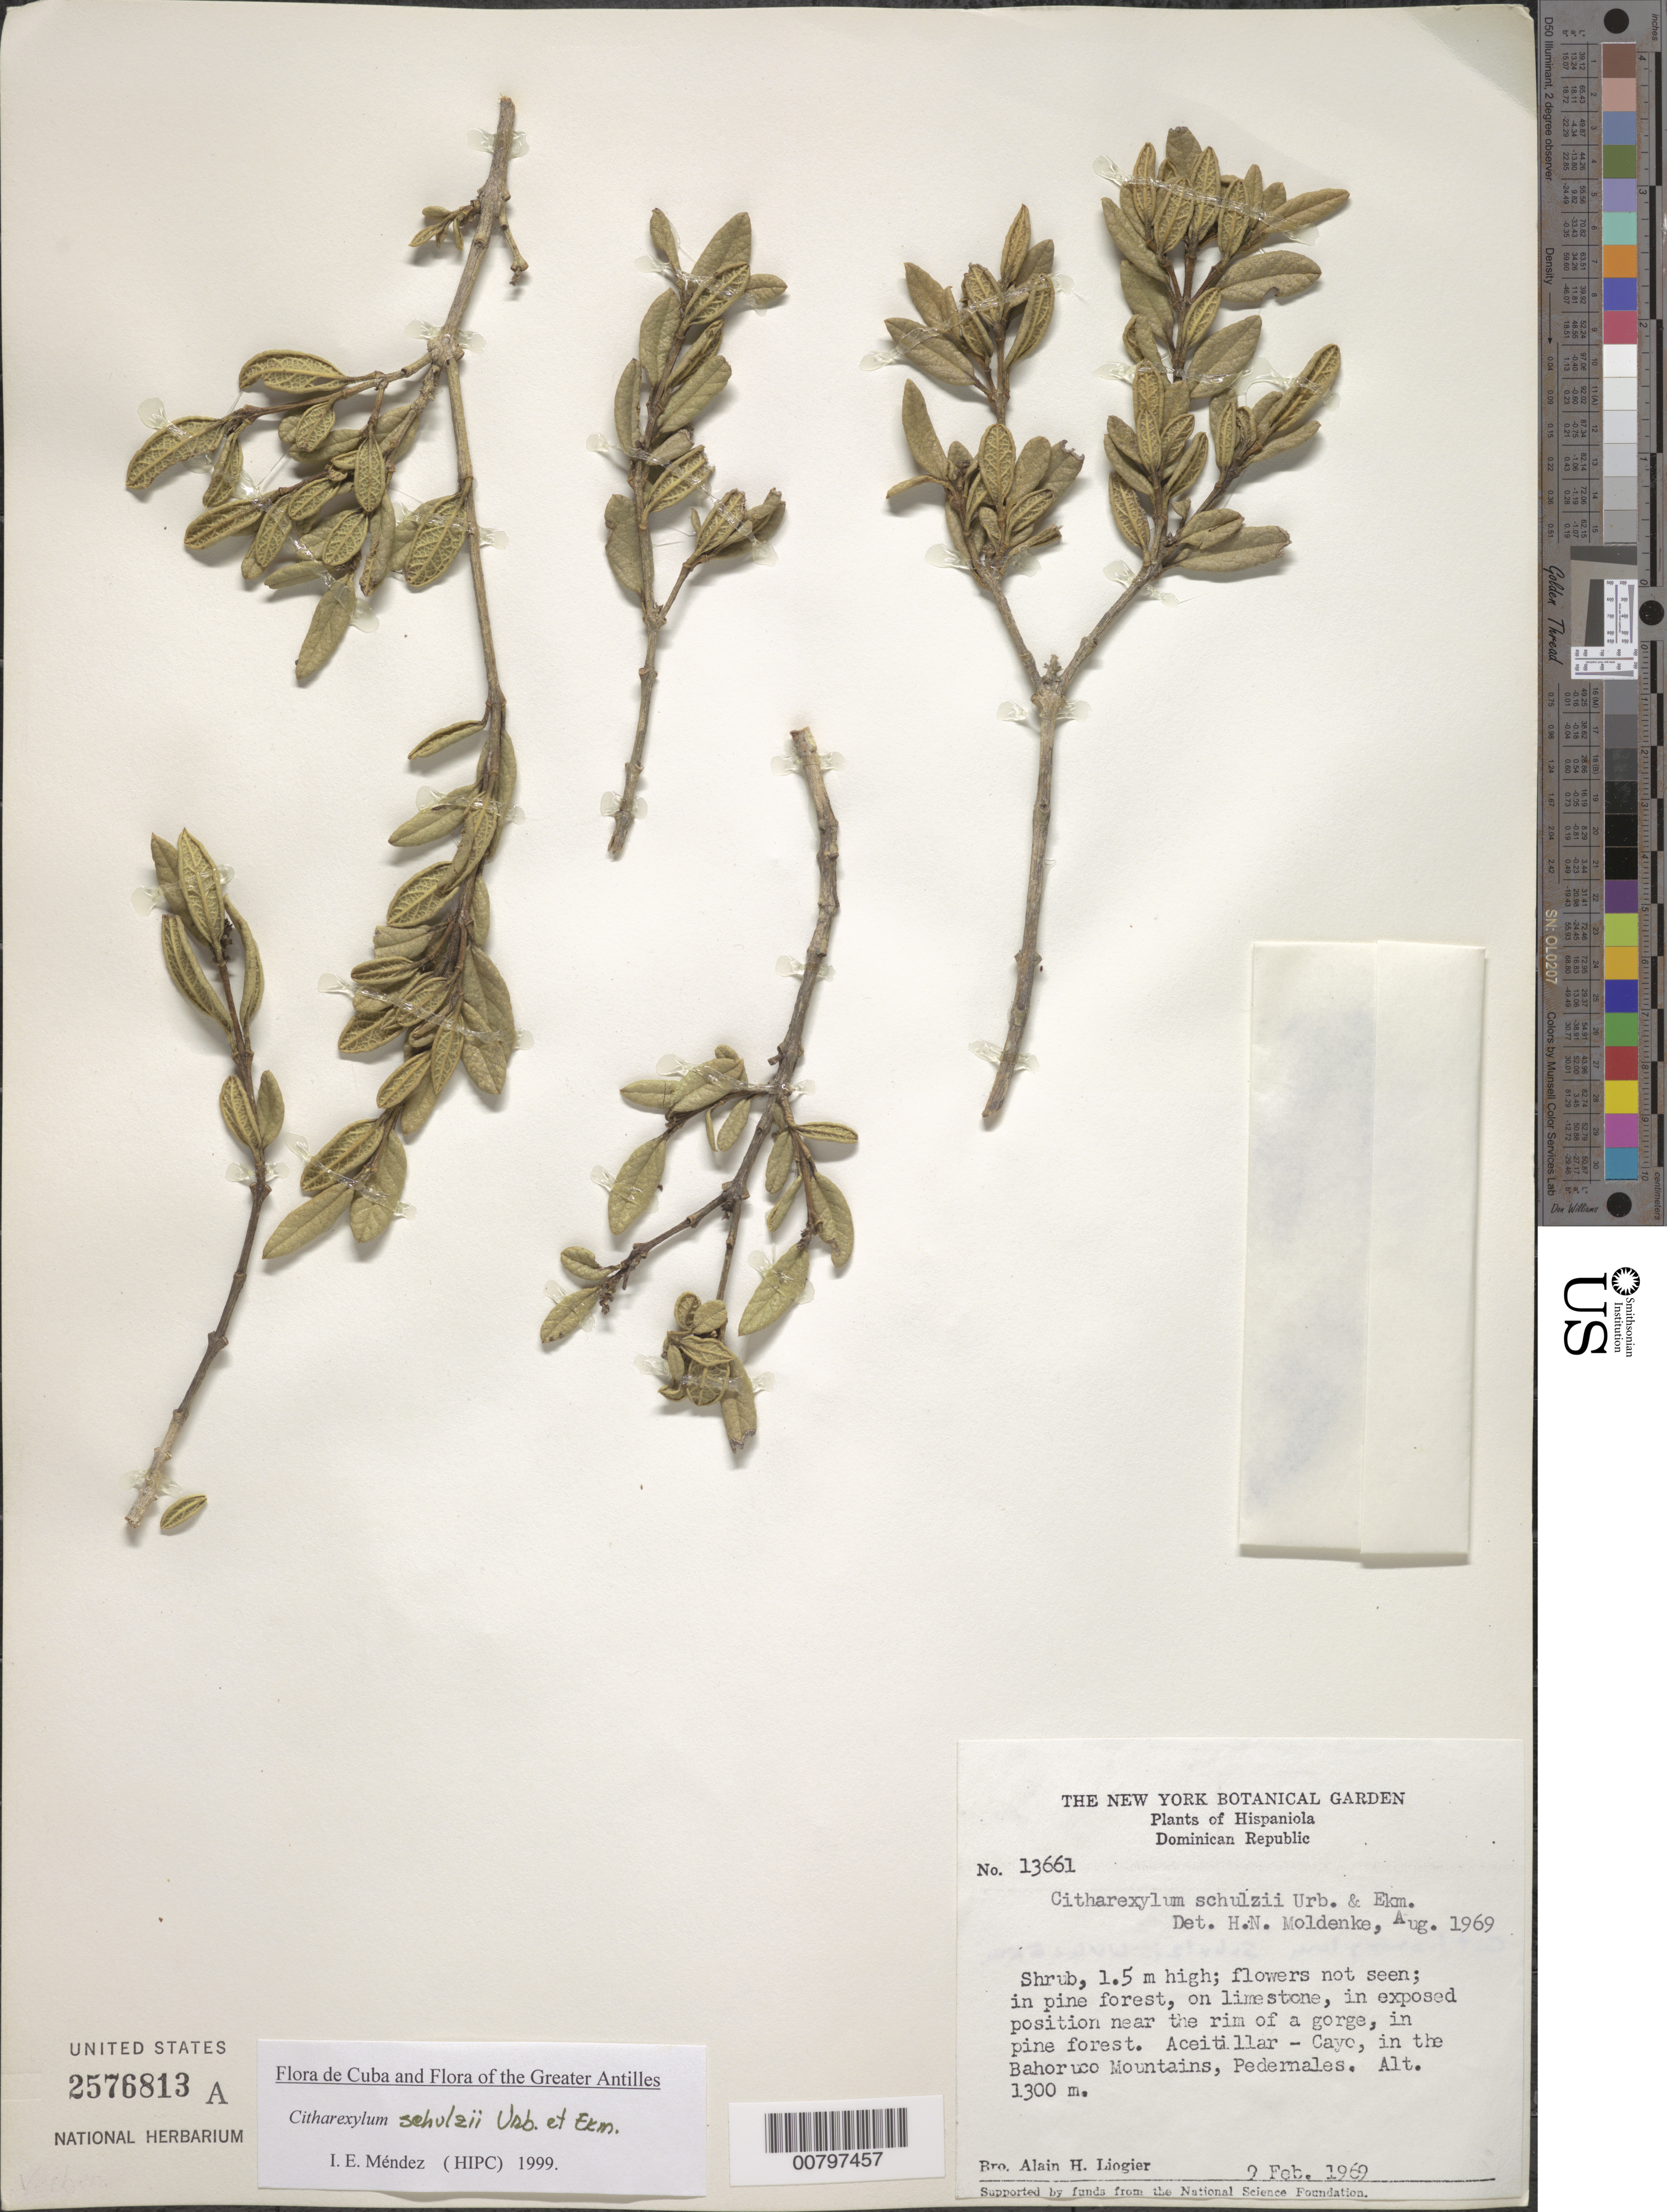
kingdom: Plantae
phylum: Tracheophyta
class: Magnoliopsida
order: Lamiales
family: Verbenaceae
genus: Citharexylum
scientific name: Citharexylum schulzii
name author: Urb. & Ekman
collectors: A. H. Liogier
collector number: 13661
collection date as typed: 09 Feb 1969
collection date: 1969-02-09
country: Dominican Republic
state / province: Pedernales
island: Hispaniola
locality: Aceitillar-Cayo, Bahoruco Mountains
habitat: On limestone, in exposed position near the rime of the gorge, in pine forest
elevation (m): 1300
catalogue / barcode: US 2576813